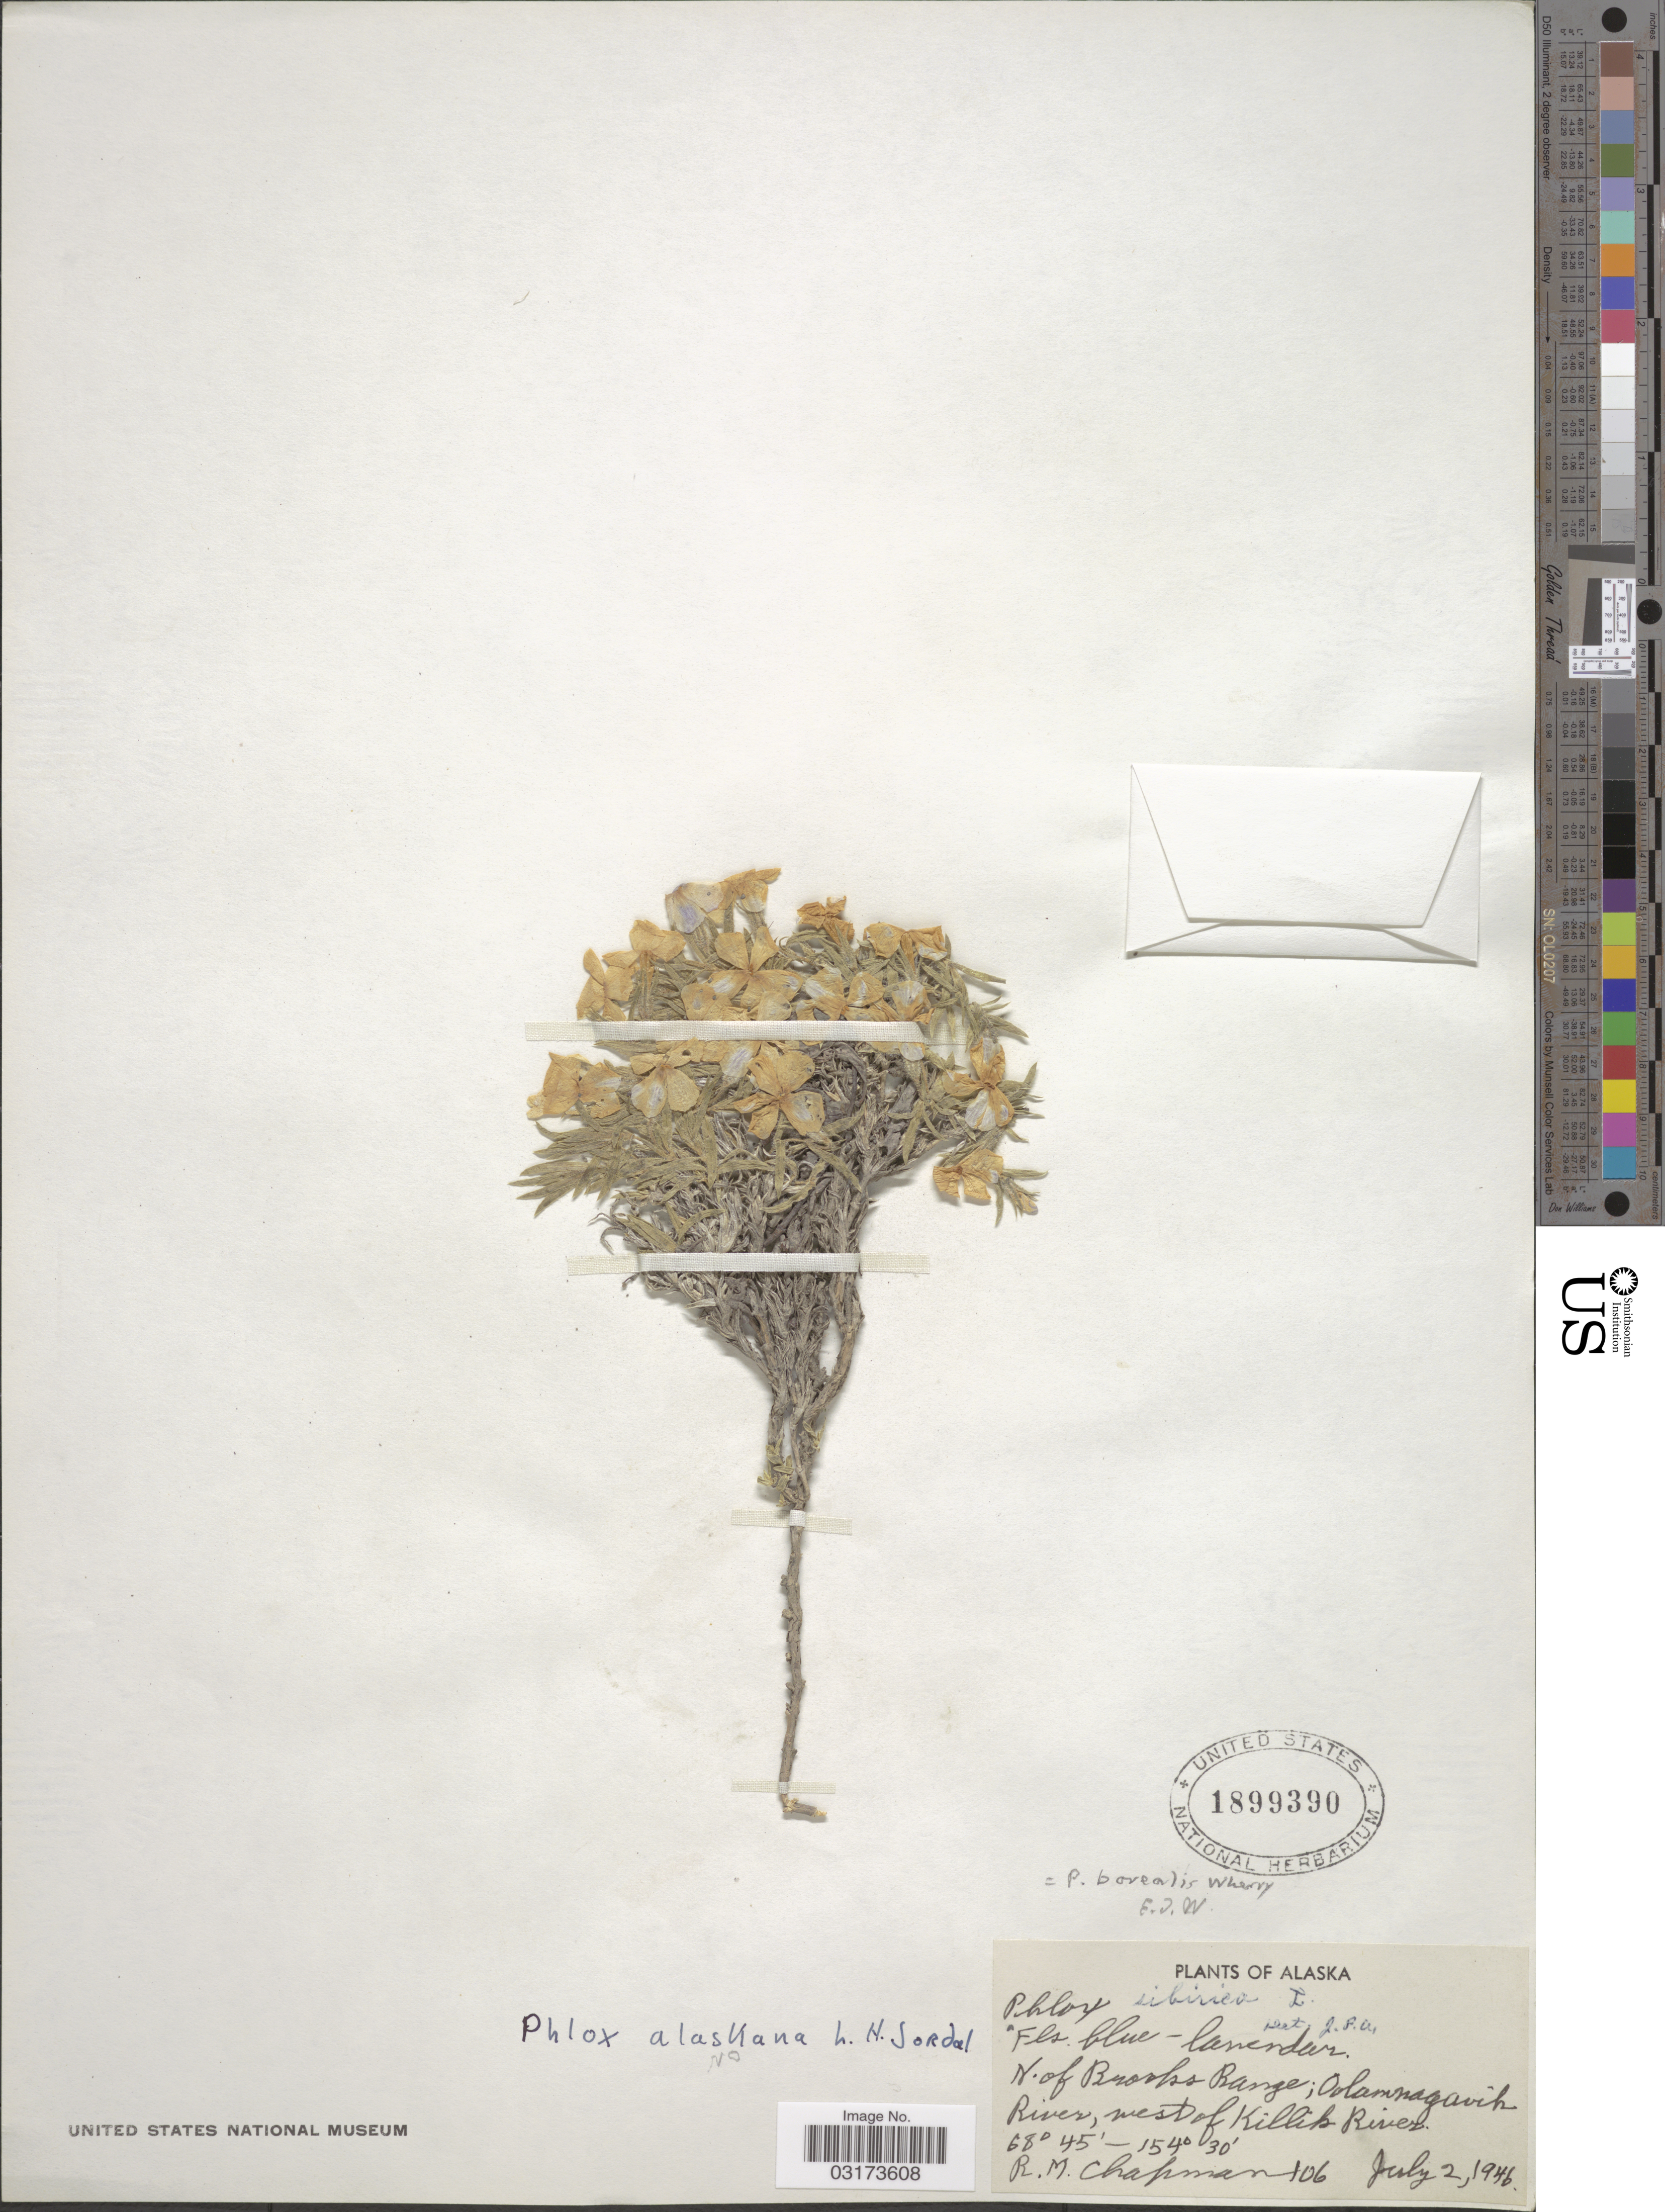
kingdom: Plantae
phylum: Tracheophyta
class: Magnoliopsida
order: Ericales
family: Polemoniaceae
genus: Phlox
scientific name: Phlox alaskensis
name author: Jordal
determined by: Mayfield, M. H.; Ferguson, C. J.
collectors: R. M. Chapman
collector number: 106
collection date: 1946-07-02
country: United States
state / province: Alaska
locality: N. of Brooks Range; Oolamnagavik River, west of Killik River.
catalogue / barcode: US 1899390